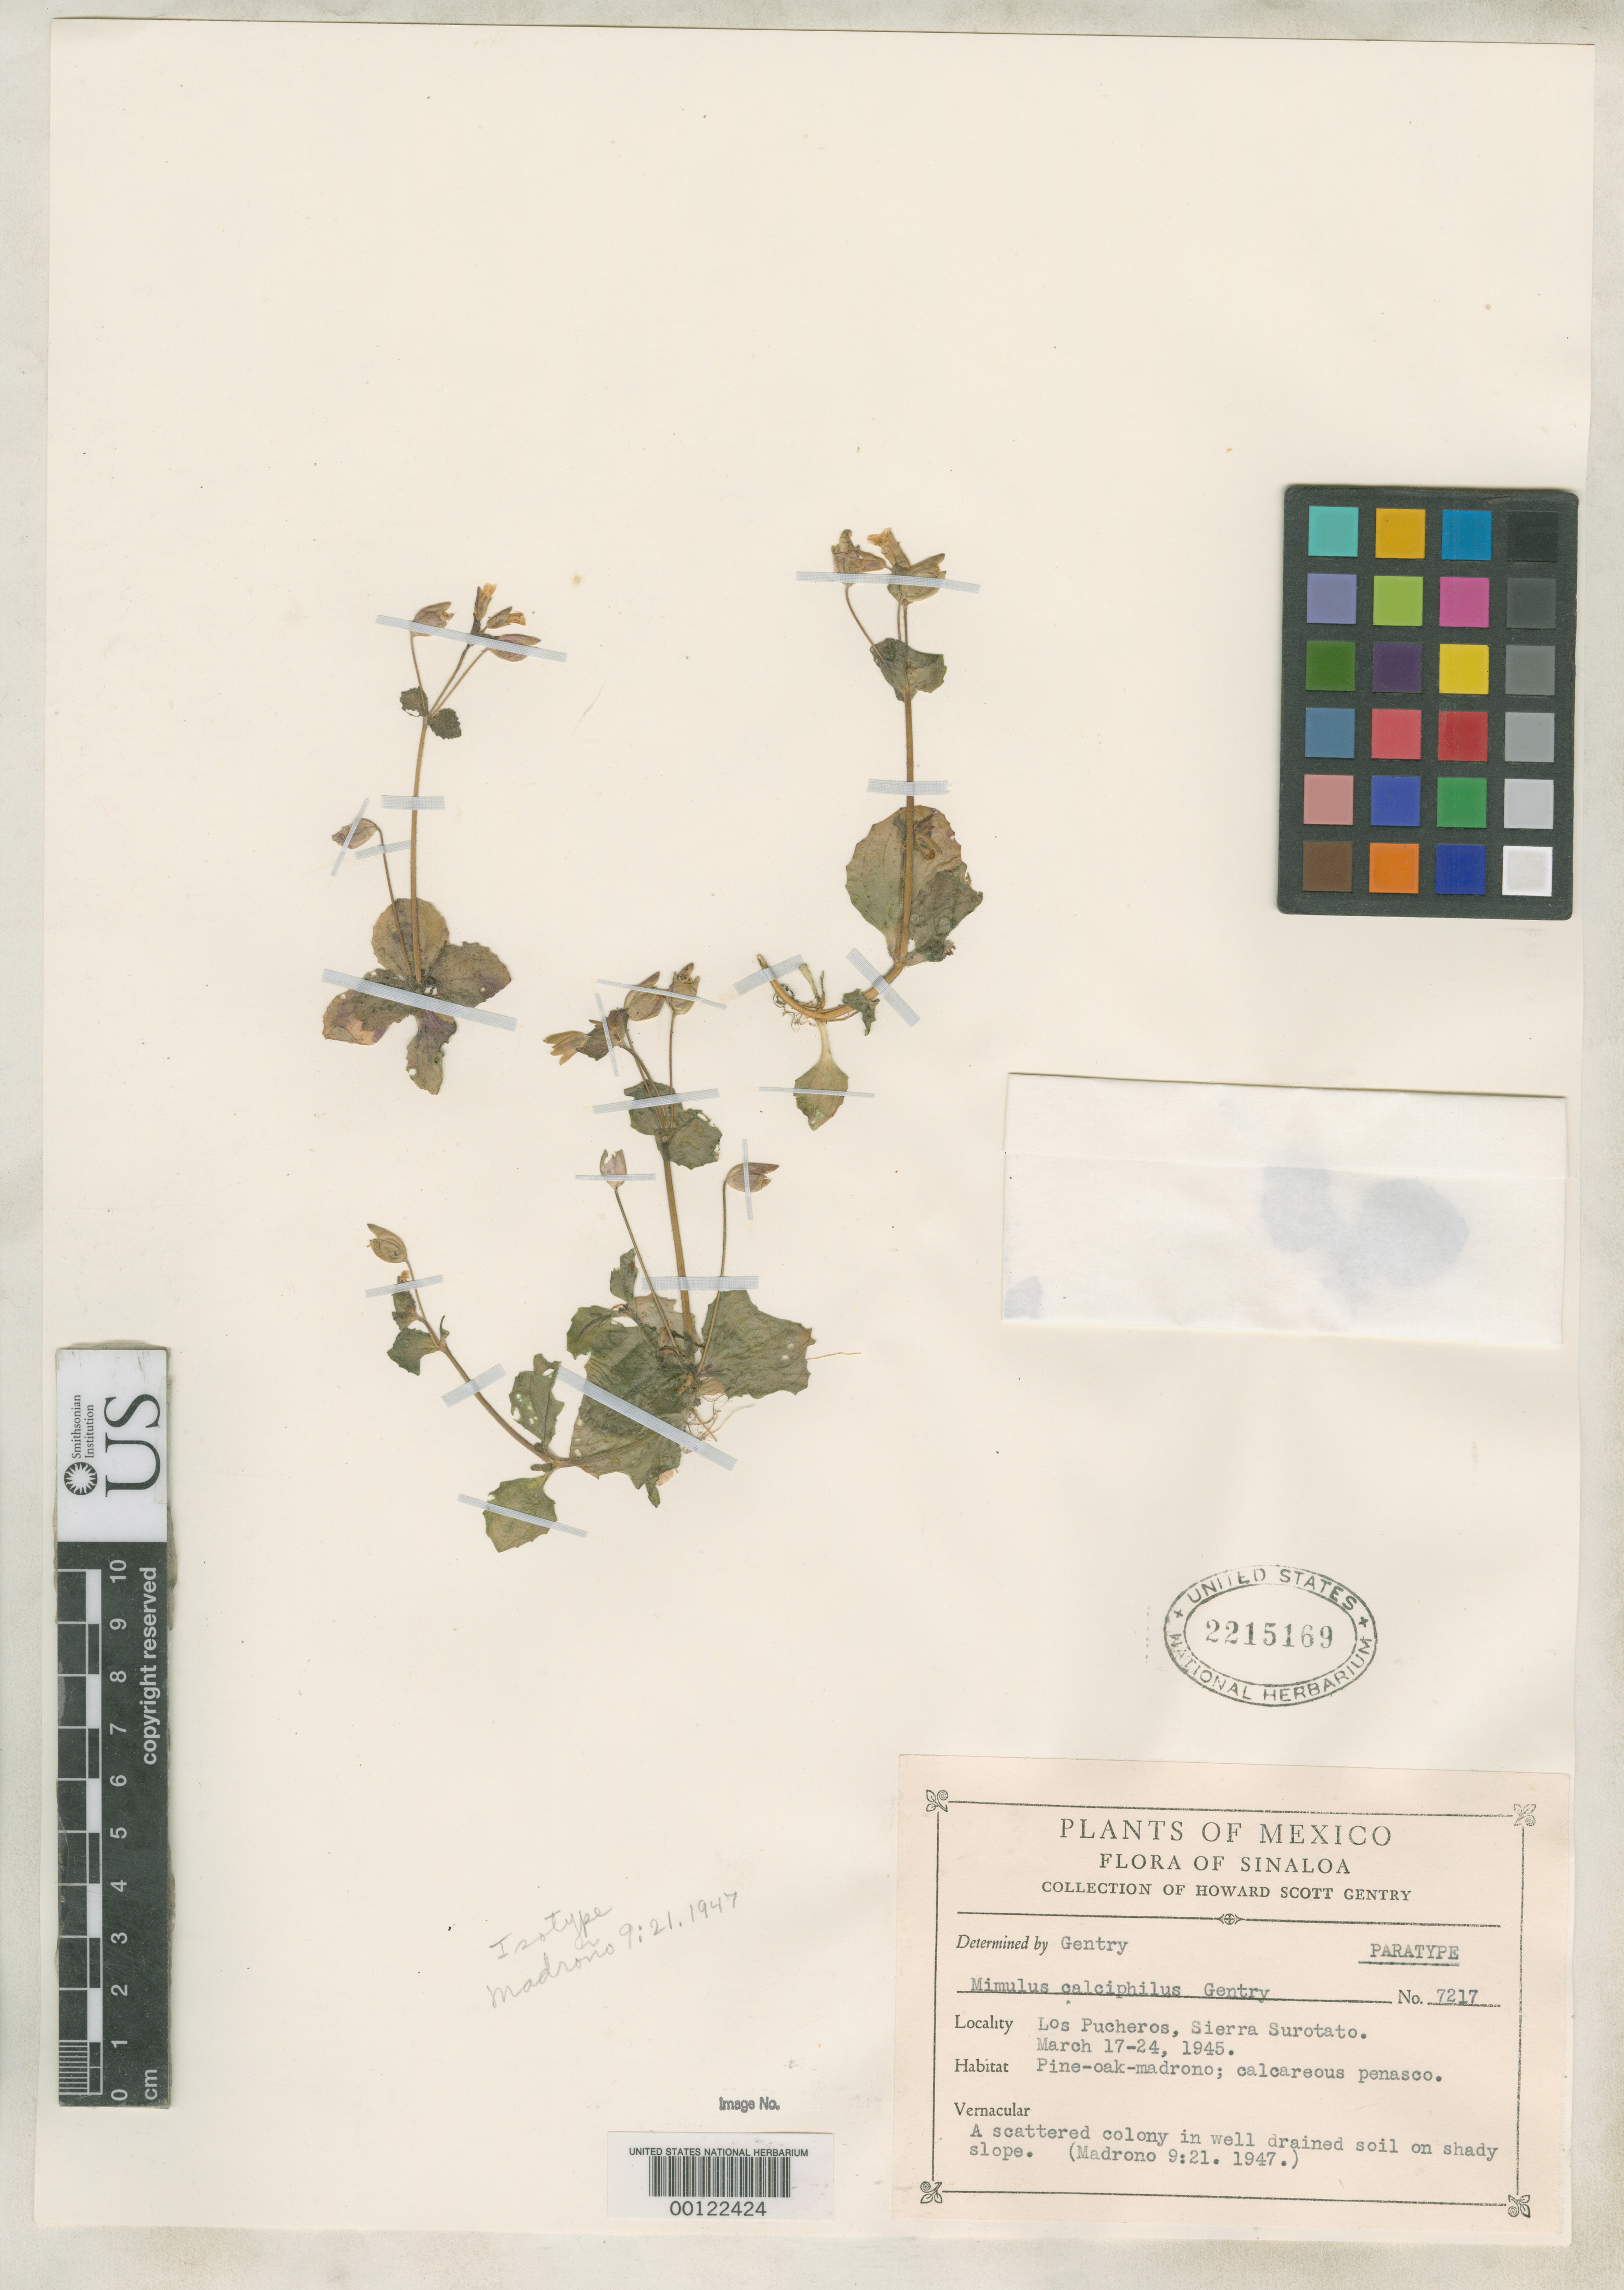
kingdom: Plantae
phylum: Tracheophyta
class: Magnoliopsida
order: Lamiales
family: Phrymaceae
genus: Mimulus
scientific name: Mimulus calciphilus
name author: Gentry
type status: Isotype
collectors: H. S. Gentry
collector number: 7217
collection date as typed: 17 Mar 1945 to 24 Mar 1945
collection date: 1945-03-17/1945-03-24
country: Mexico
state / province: Sinaloa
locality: Los Pucheros, Sierra Surotato.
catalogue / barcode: US 2215169